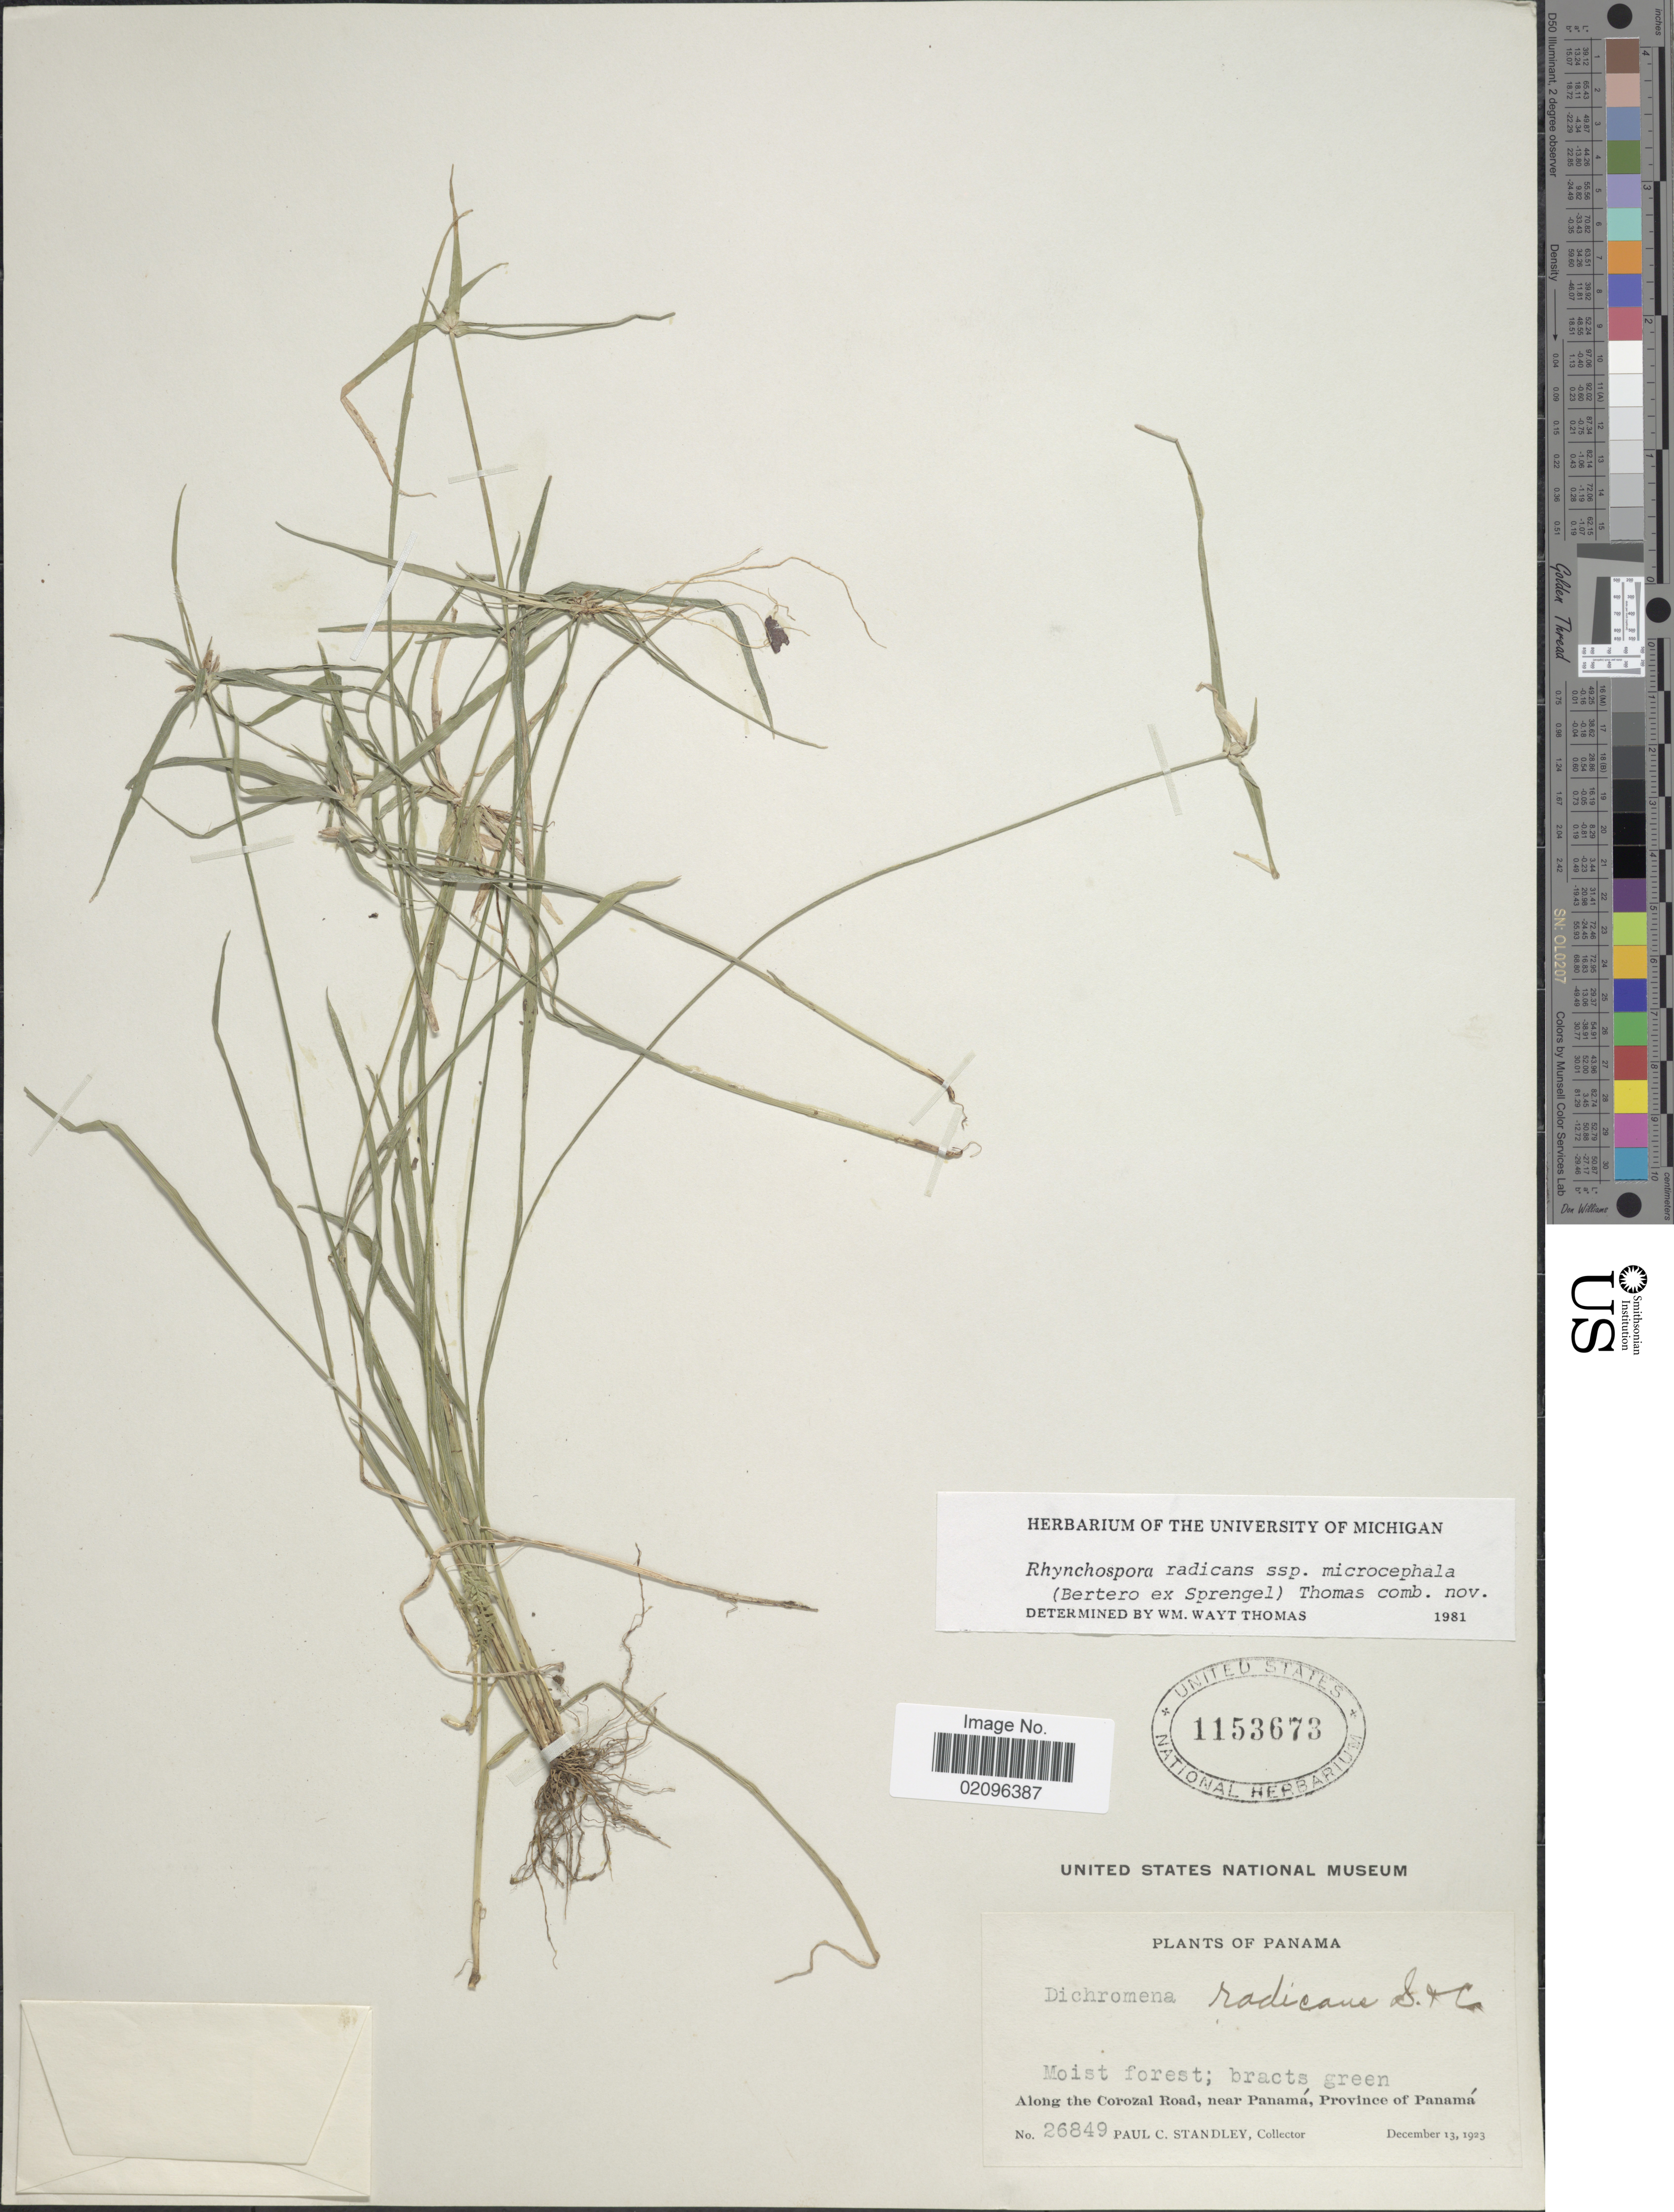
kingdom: Plantae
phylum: Tracheophyta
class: Liliopsida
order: Poales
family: Cyperaceae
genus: Rhynchospora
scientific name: Rhynchospora radicans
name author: (Schltdl. & Cham.) H. Pfeiff.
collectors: P. C. Standley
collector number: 26849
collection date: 1923-12-13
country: Panama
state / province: Panamá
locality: Moist forest, Along the Corozal Road, near Panama, Province of Panama.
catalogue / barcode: US 1153673